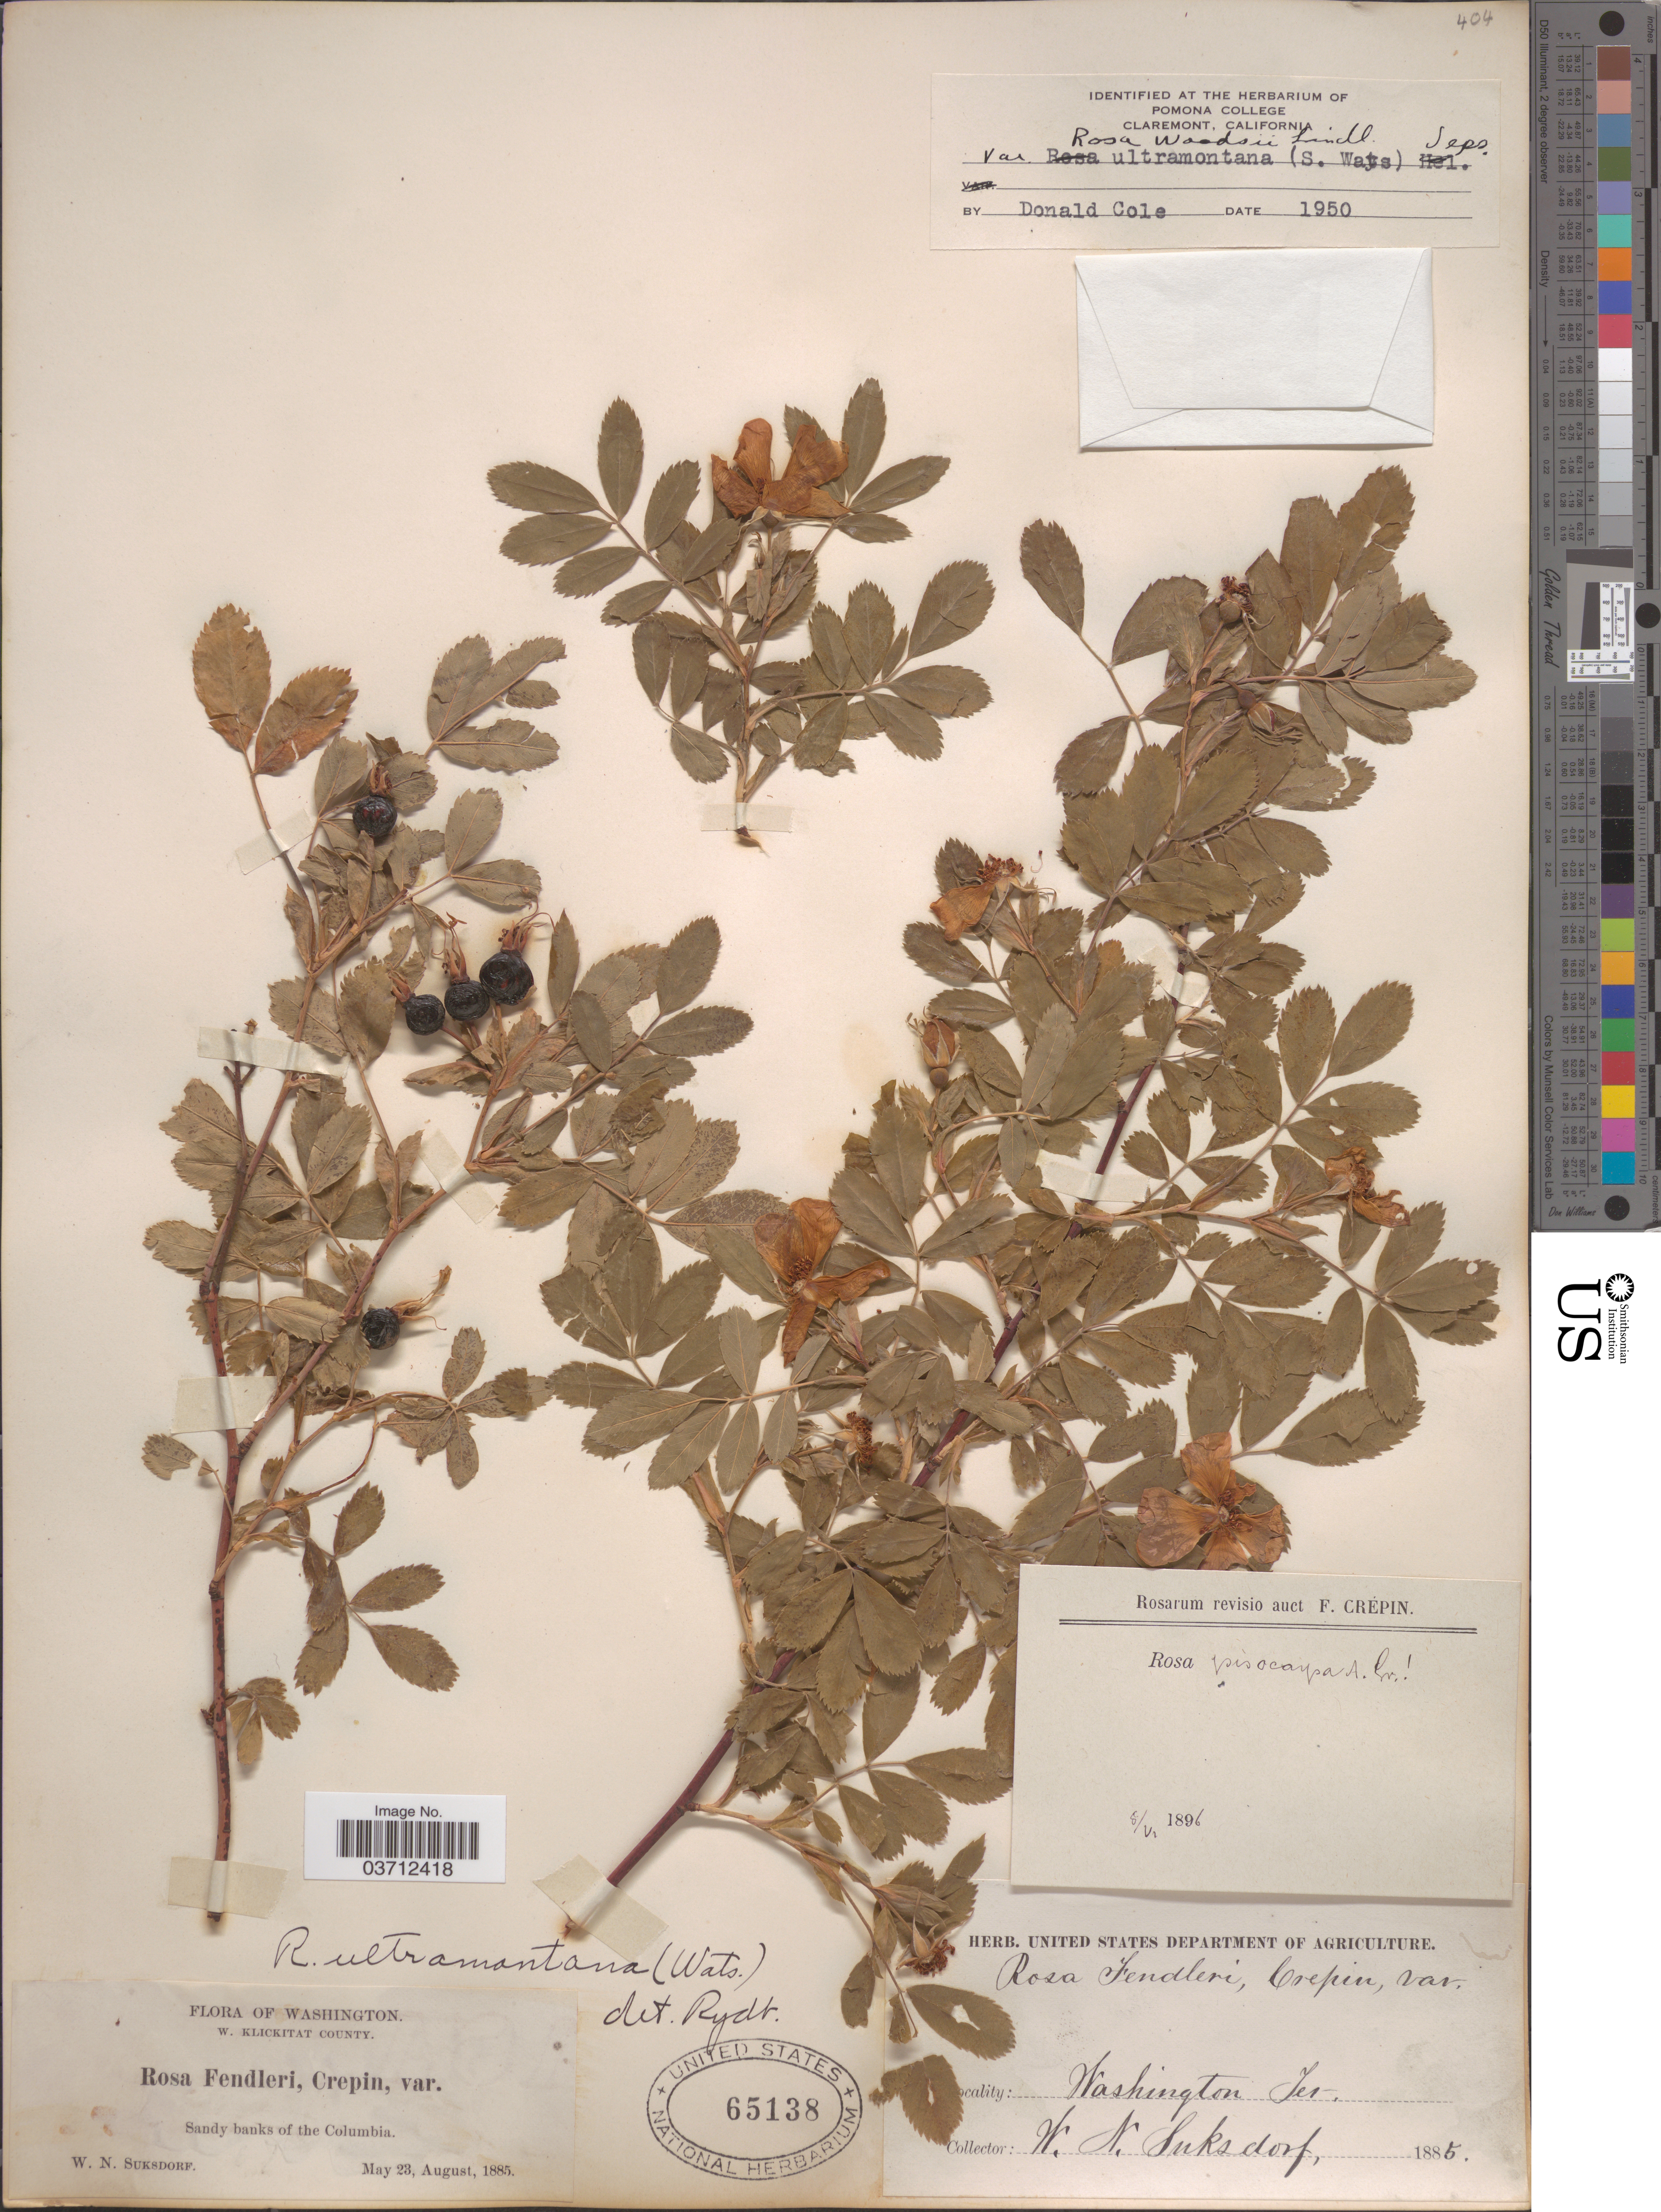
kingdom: Plantae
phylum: Tracheophyta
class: Magnoliopsida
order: Rosales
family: Rosaceae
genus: Rosa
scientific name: Rosa woodsii var. ultramontana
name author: Lindl.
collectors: W. N. Suksdorf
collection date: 1885-05-23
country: United States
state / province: Washington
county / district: Klickitat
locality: W. Klickitat County. Sandy banks of the Columbia. Washington Ter.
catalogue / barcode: US 65138